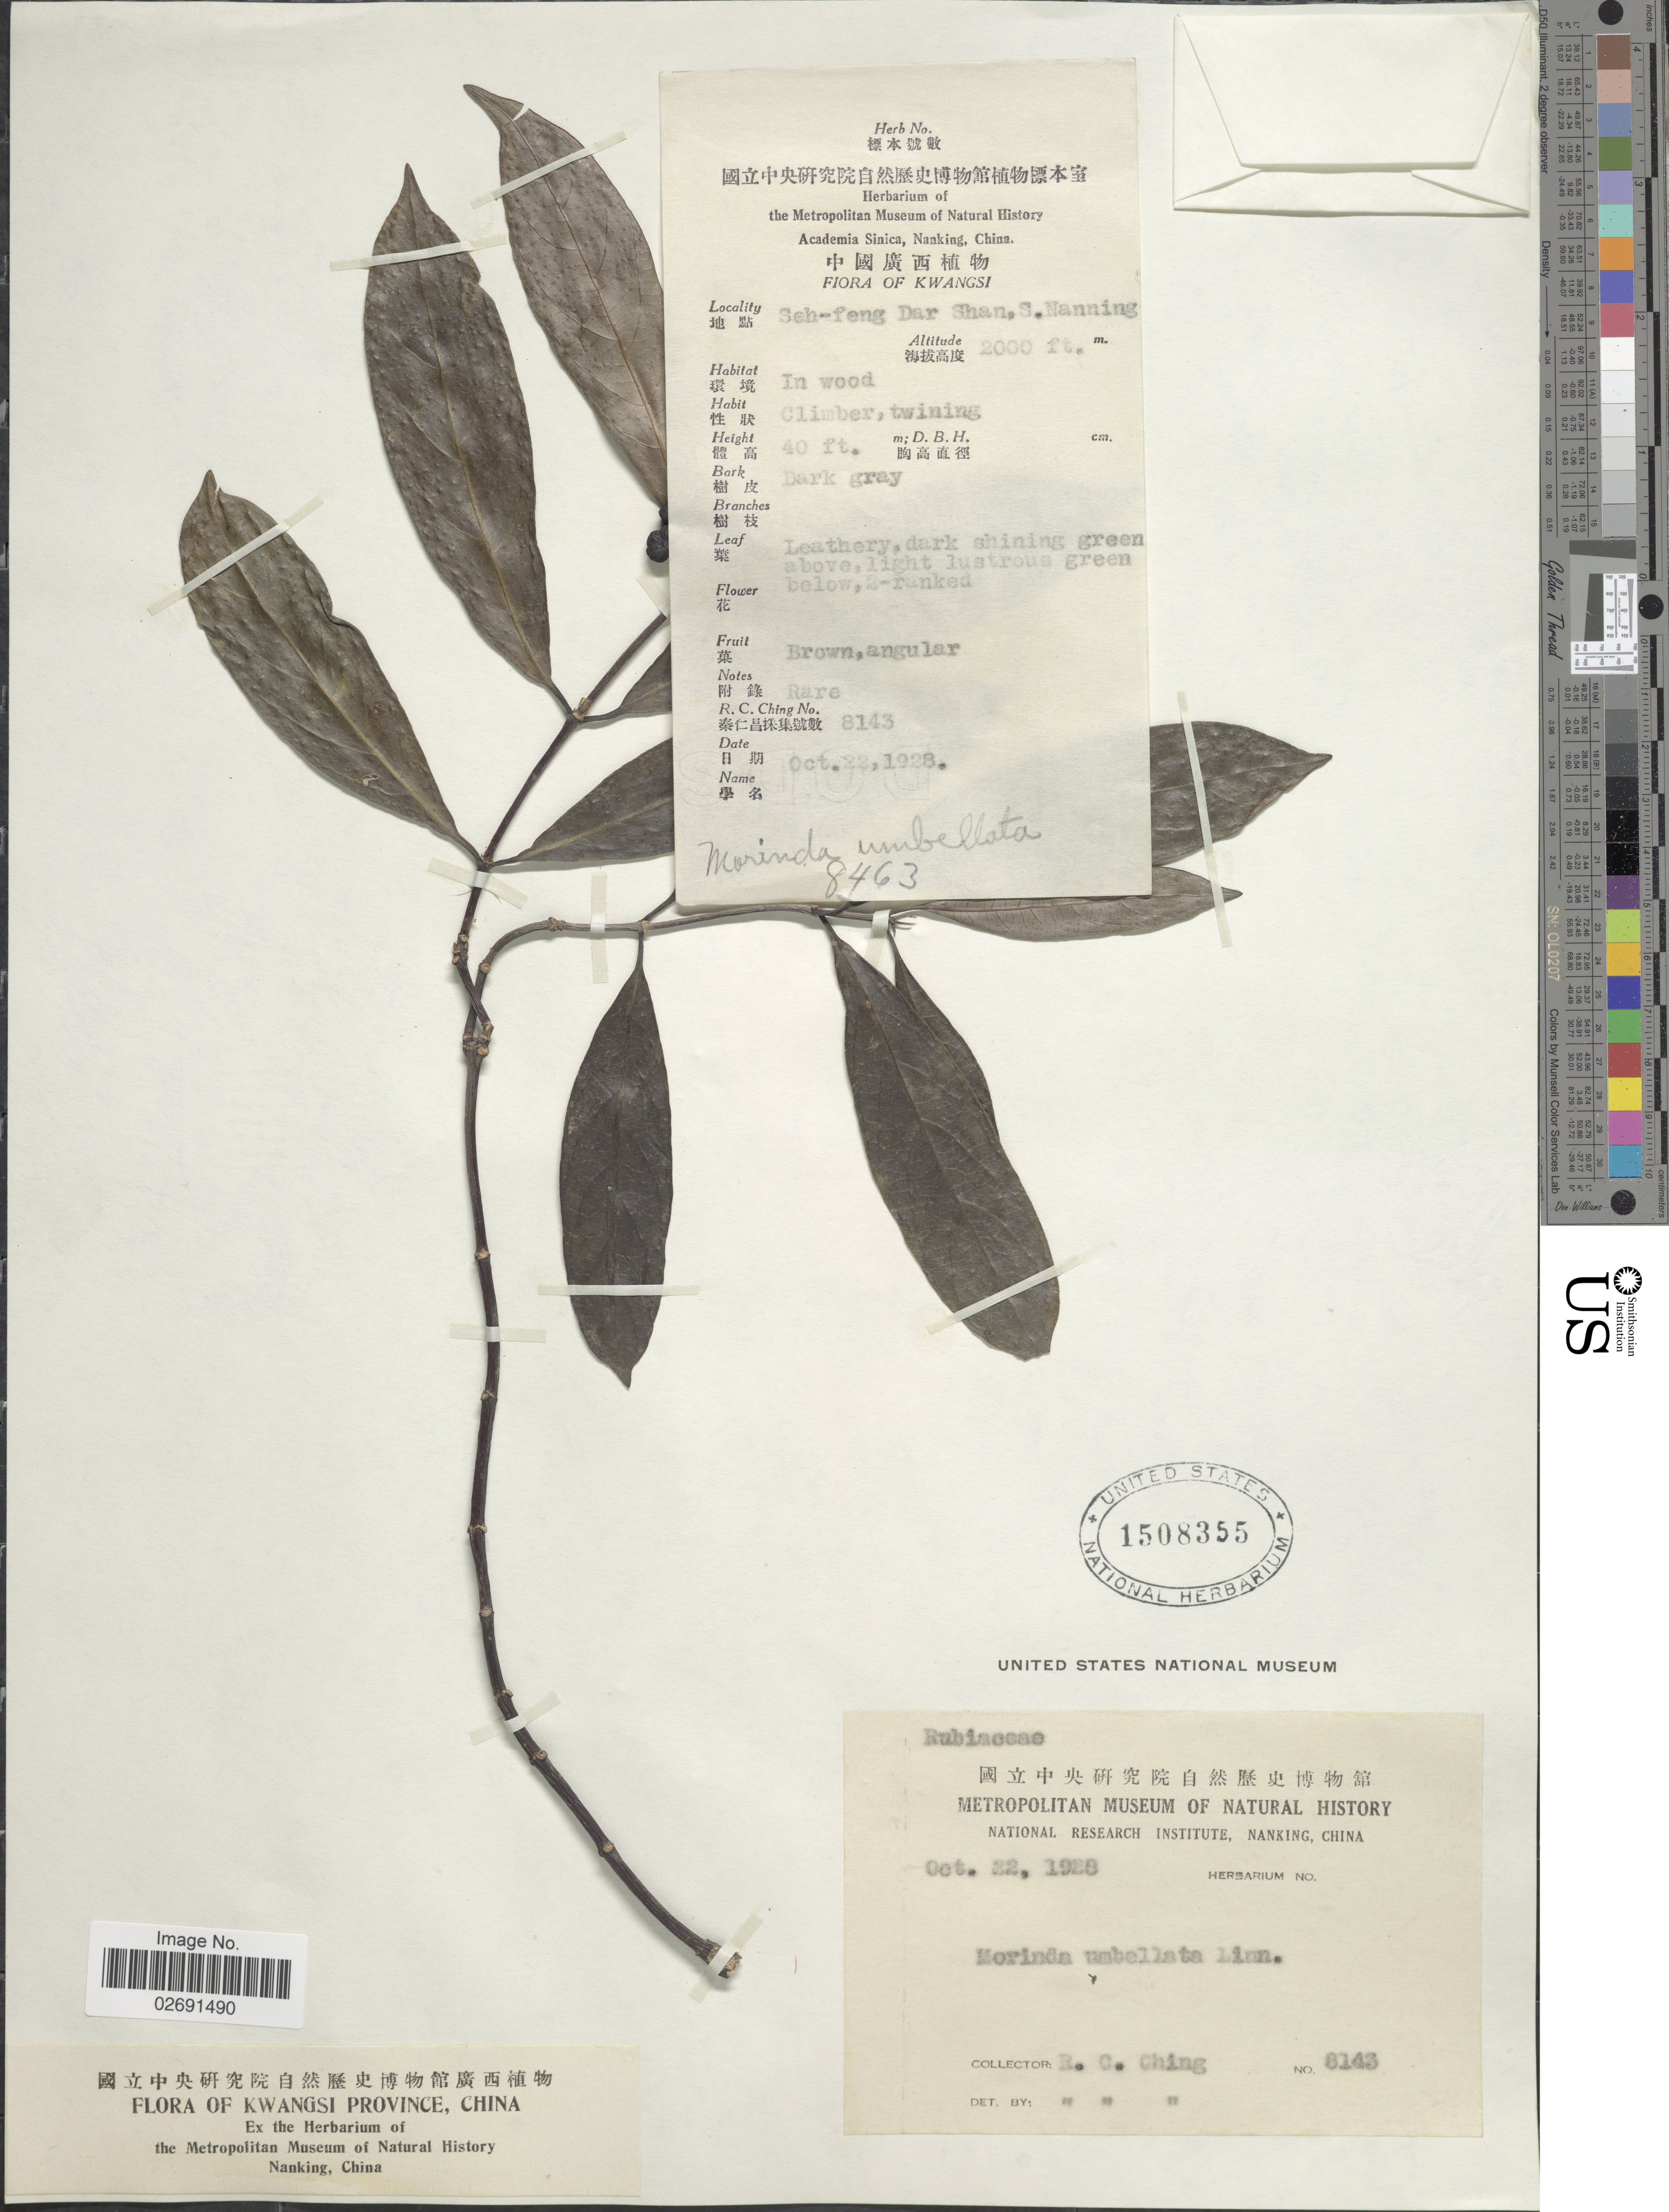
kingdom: Plantae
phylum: Tracheophyta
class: Magnoliopsida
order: Gentianales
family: Rubiaceae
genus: Gynochthodes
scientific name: Gynochthodes umbellata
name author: (L.) Razafim. & B. Bremer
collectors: R. C. Ching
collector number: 8143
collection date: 1928-10-22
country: China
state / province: Guangxi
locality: Kwangsi, Seh-feng Dar Shan, S. Nanning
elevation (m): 610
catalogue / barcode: US 1508355